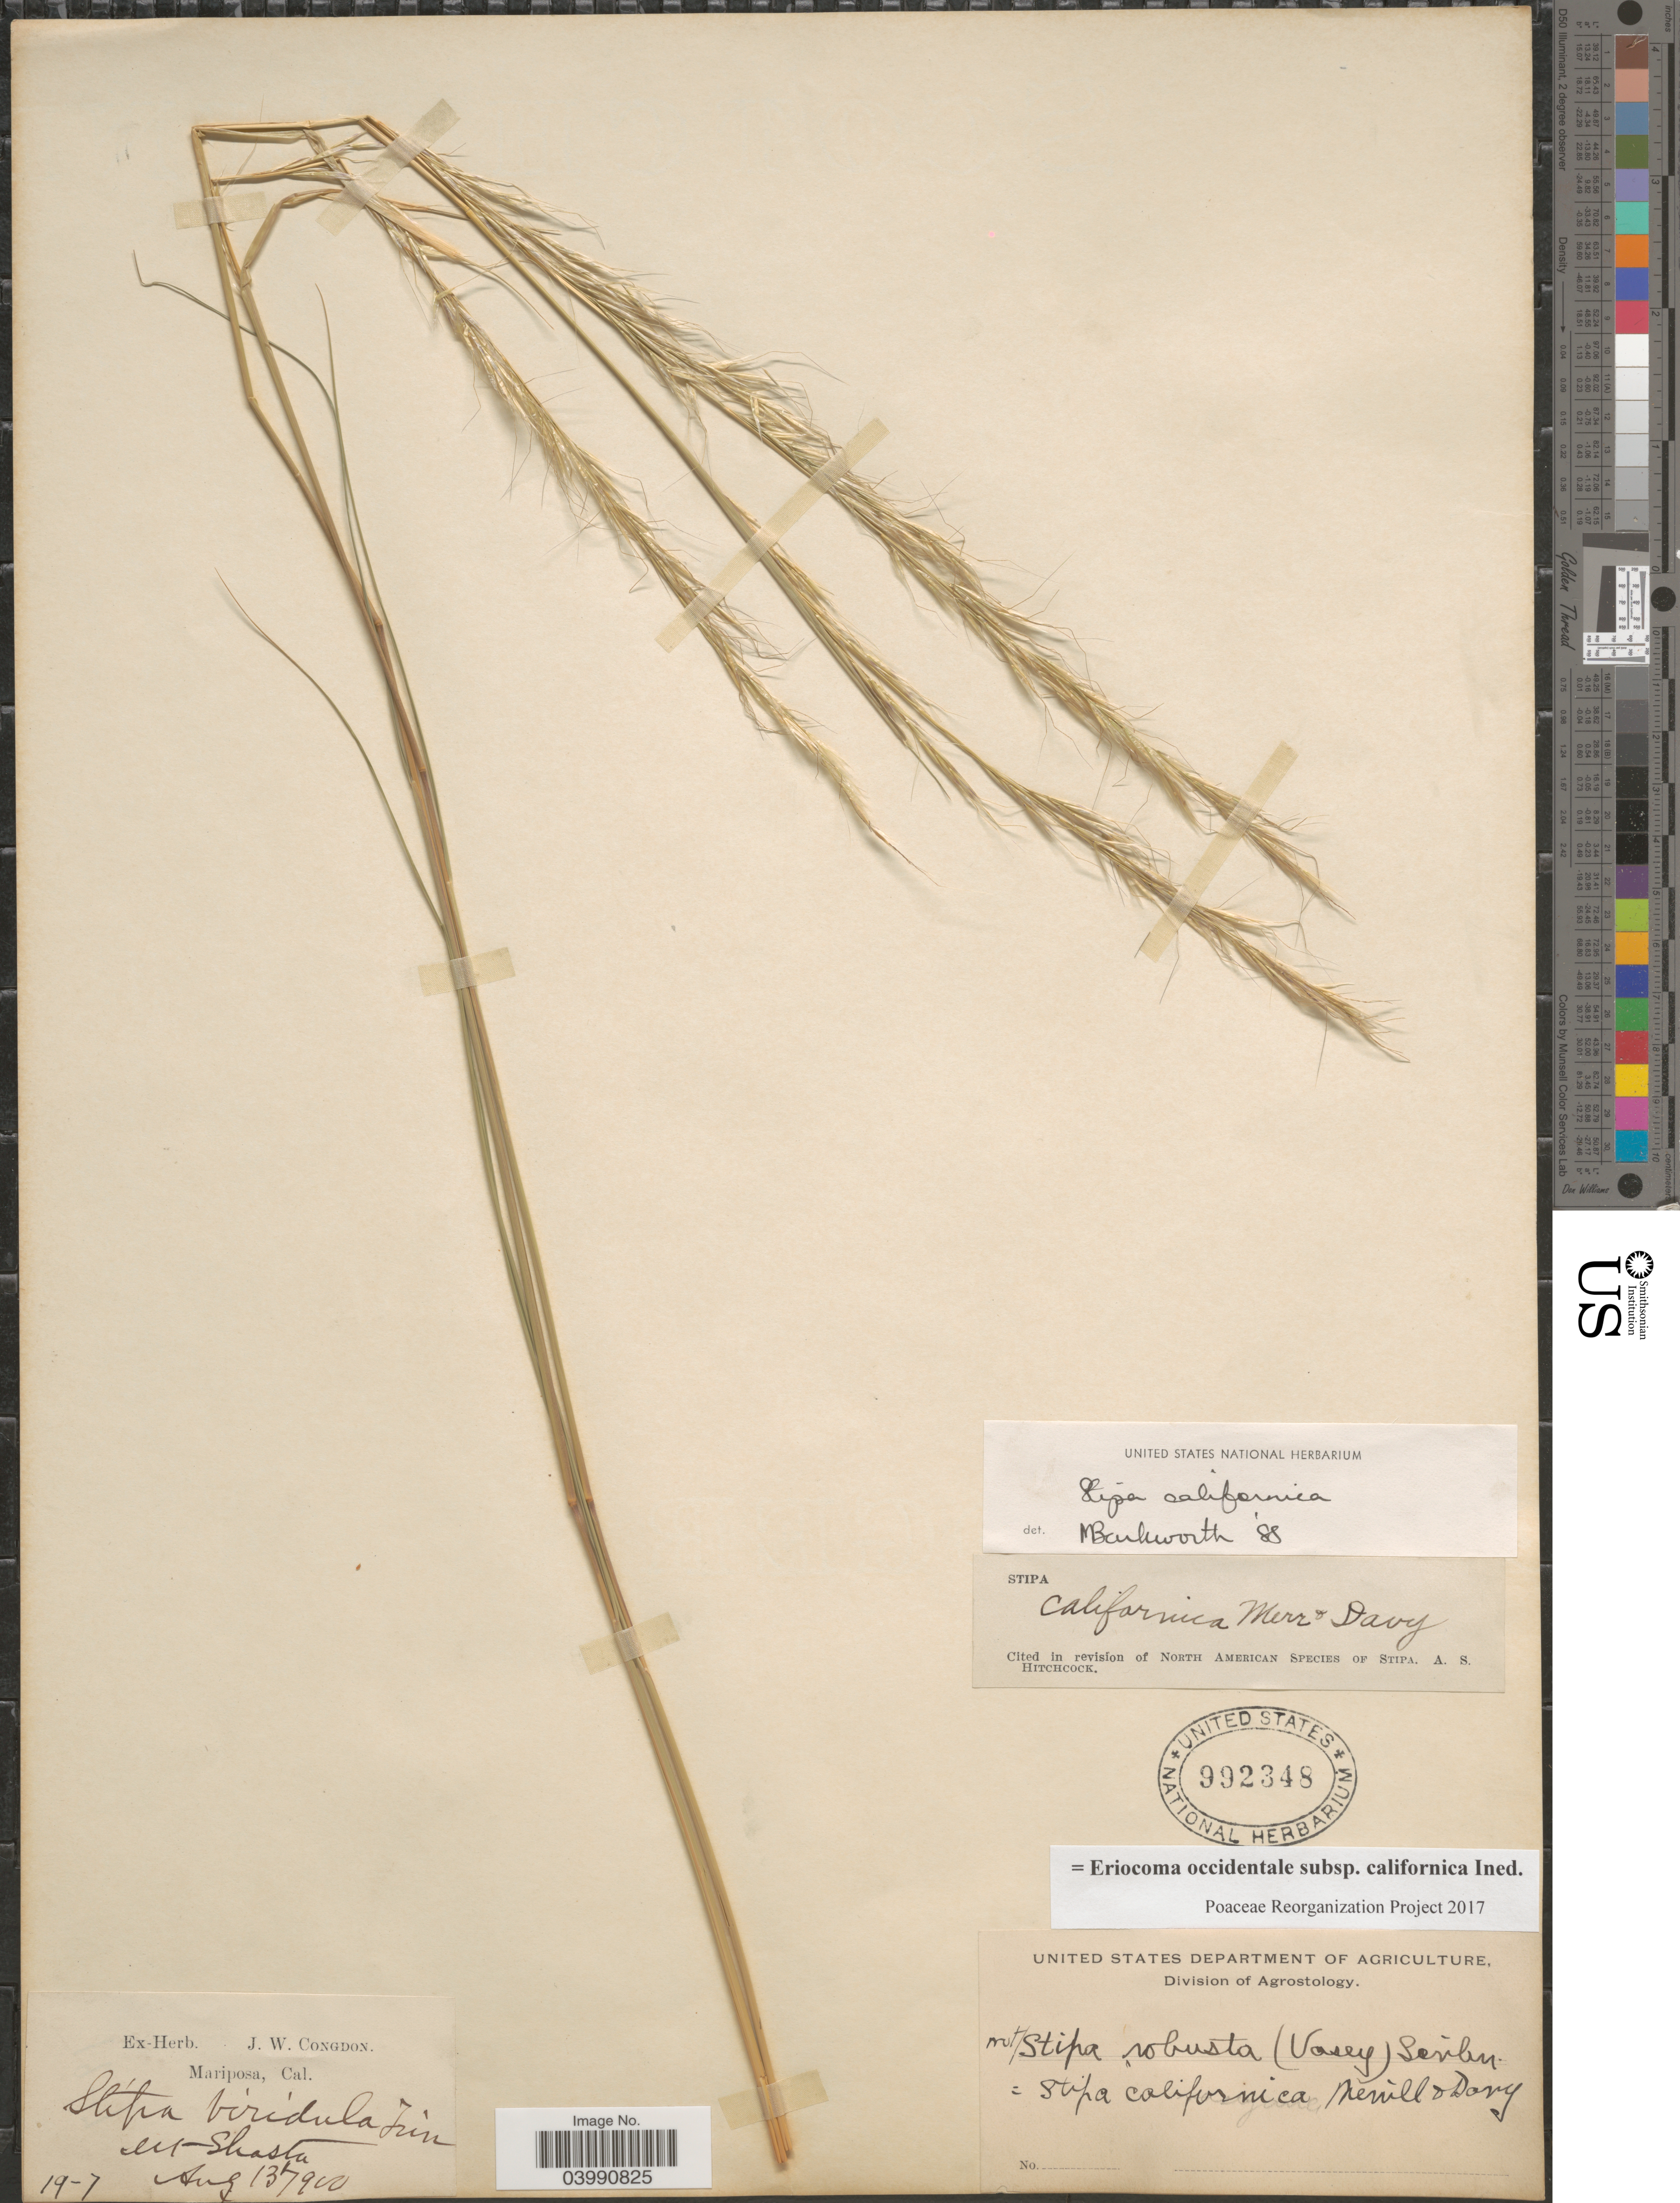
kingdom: Plantae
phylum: Tracheophyta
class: Liliopsida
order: Poales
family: Poaceae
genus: Eriocoma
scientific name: Eriocoma occidentalis subsp. californica ined.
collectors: ex herb. J. W. Congdon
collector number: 19-7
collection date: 1900-08-13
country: United States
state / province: California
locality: Mt. Shasta.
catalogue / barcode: US 992348